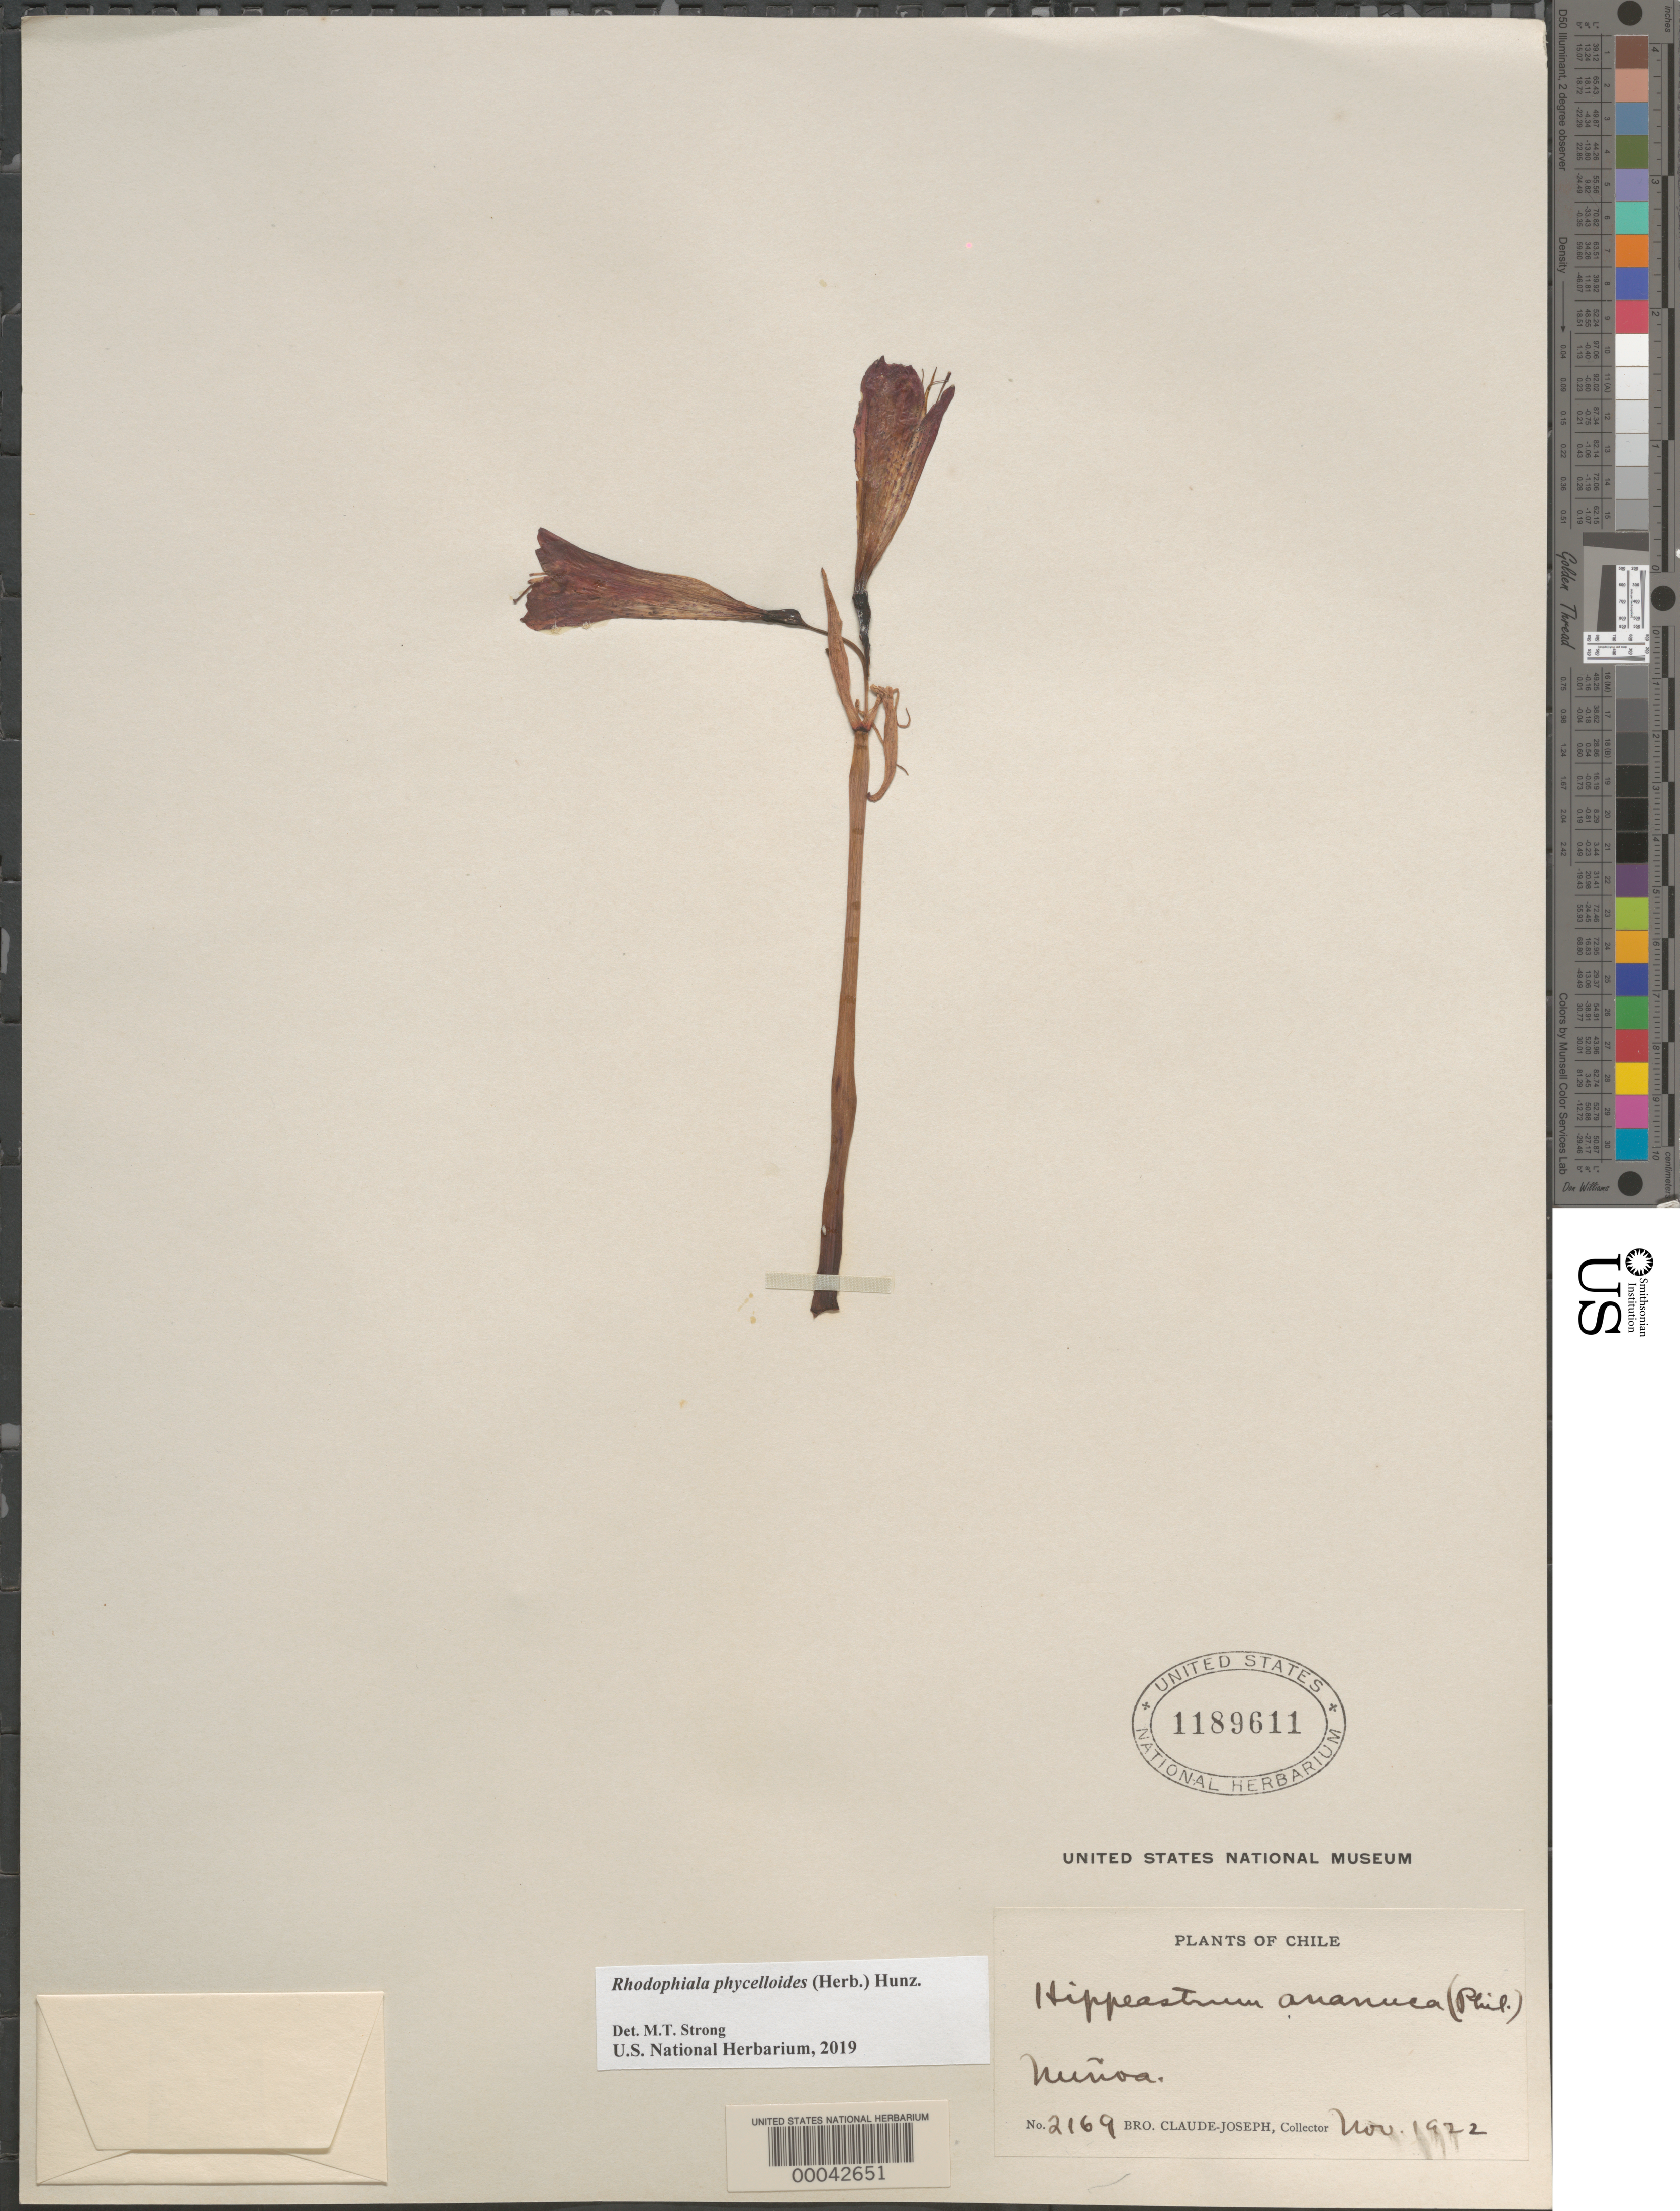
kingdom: Plantae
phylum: Tracheophyta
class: Liliopsida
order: Asparagales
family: Amaryllidaceae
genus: Rhodophiala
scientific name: Rhodophiala phycelloides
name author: Herb.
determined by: Strong, Mark T., (BOT), Smithsonian Institution - National Museum of Natural History (UNITED STATES)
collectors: Bro. Claude-Joseph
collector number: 2169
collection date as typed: Nov 1922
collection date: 1922-11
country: Chile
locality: Nunoa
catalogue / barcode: US 1189611